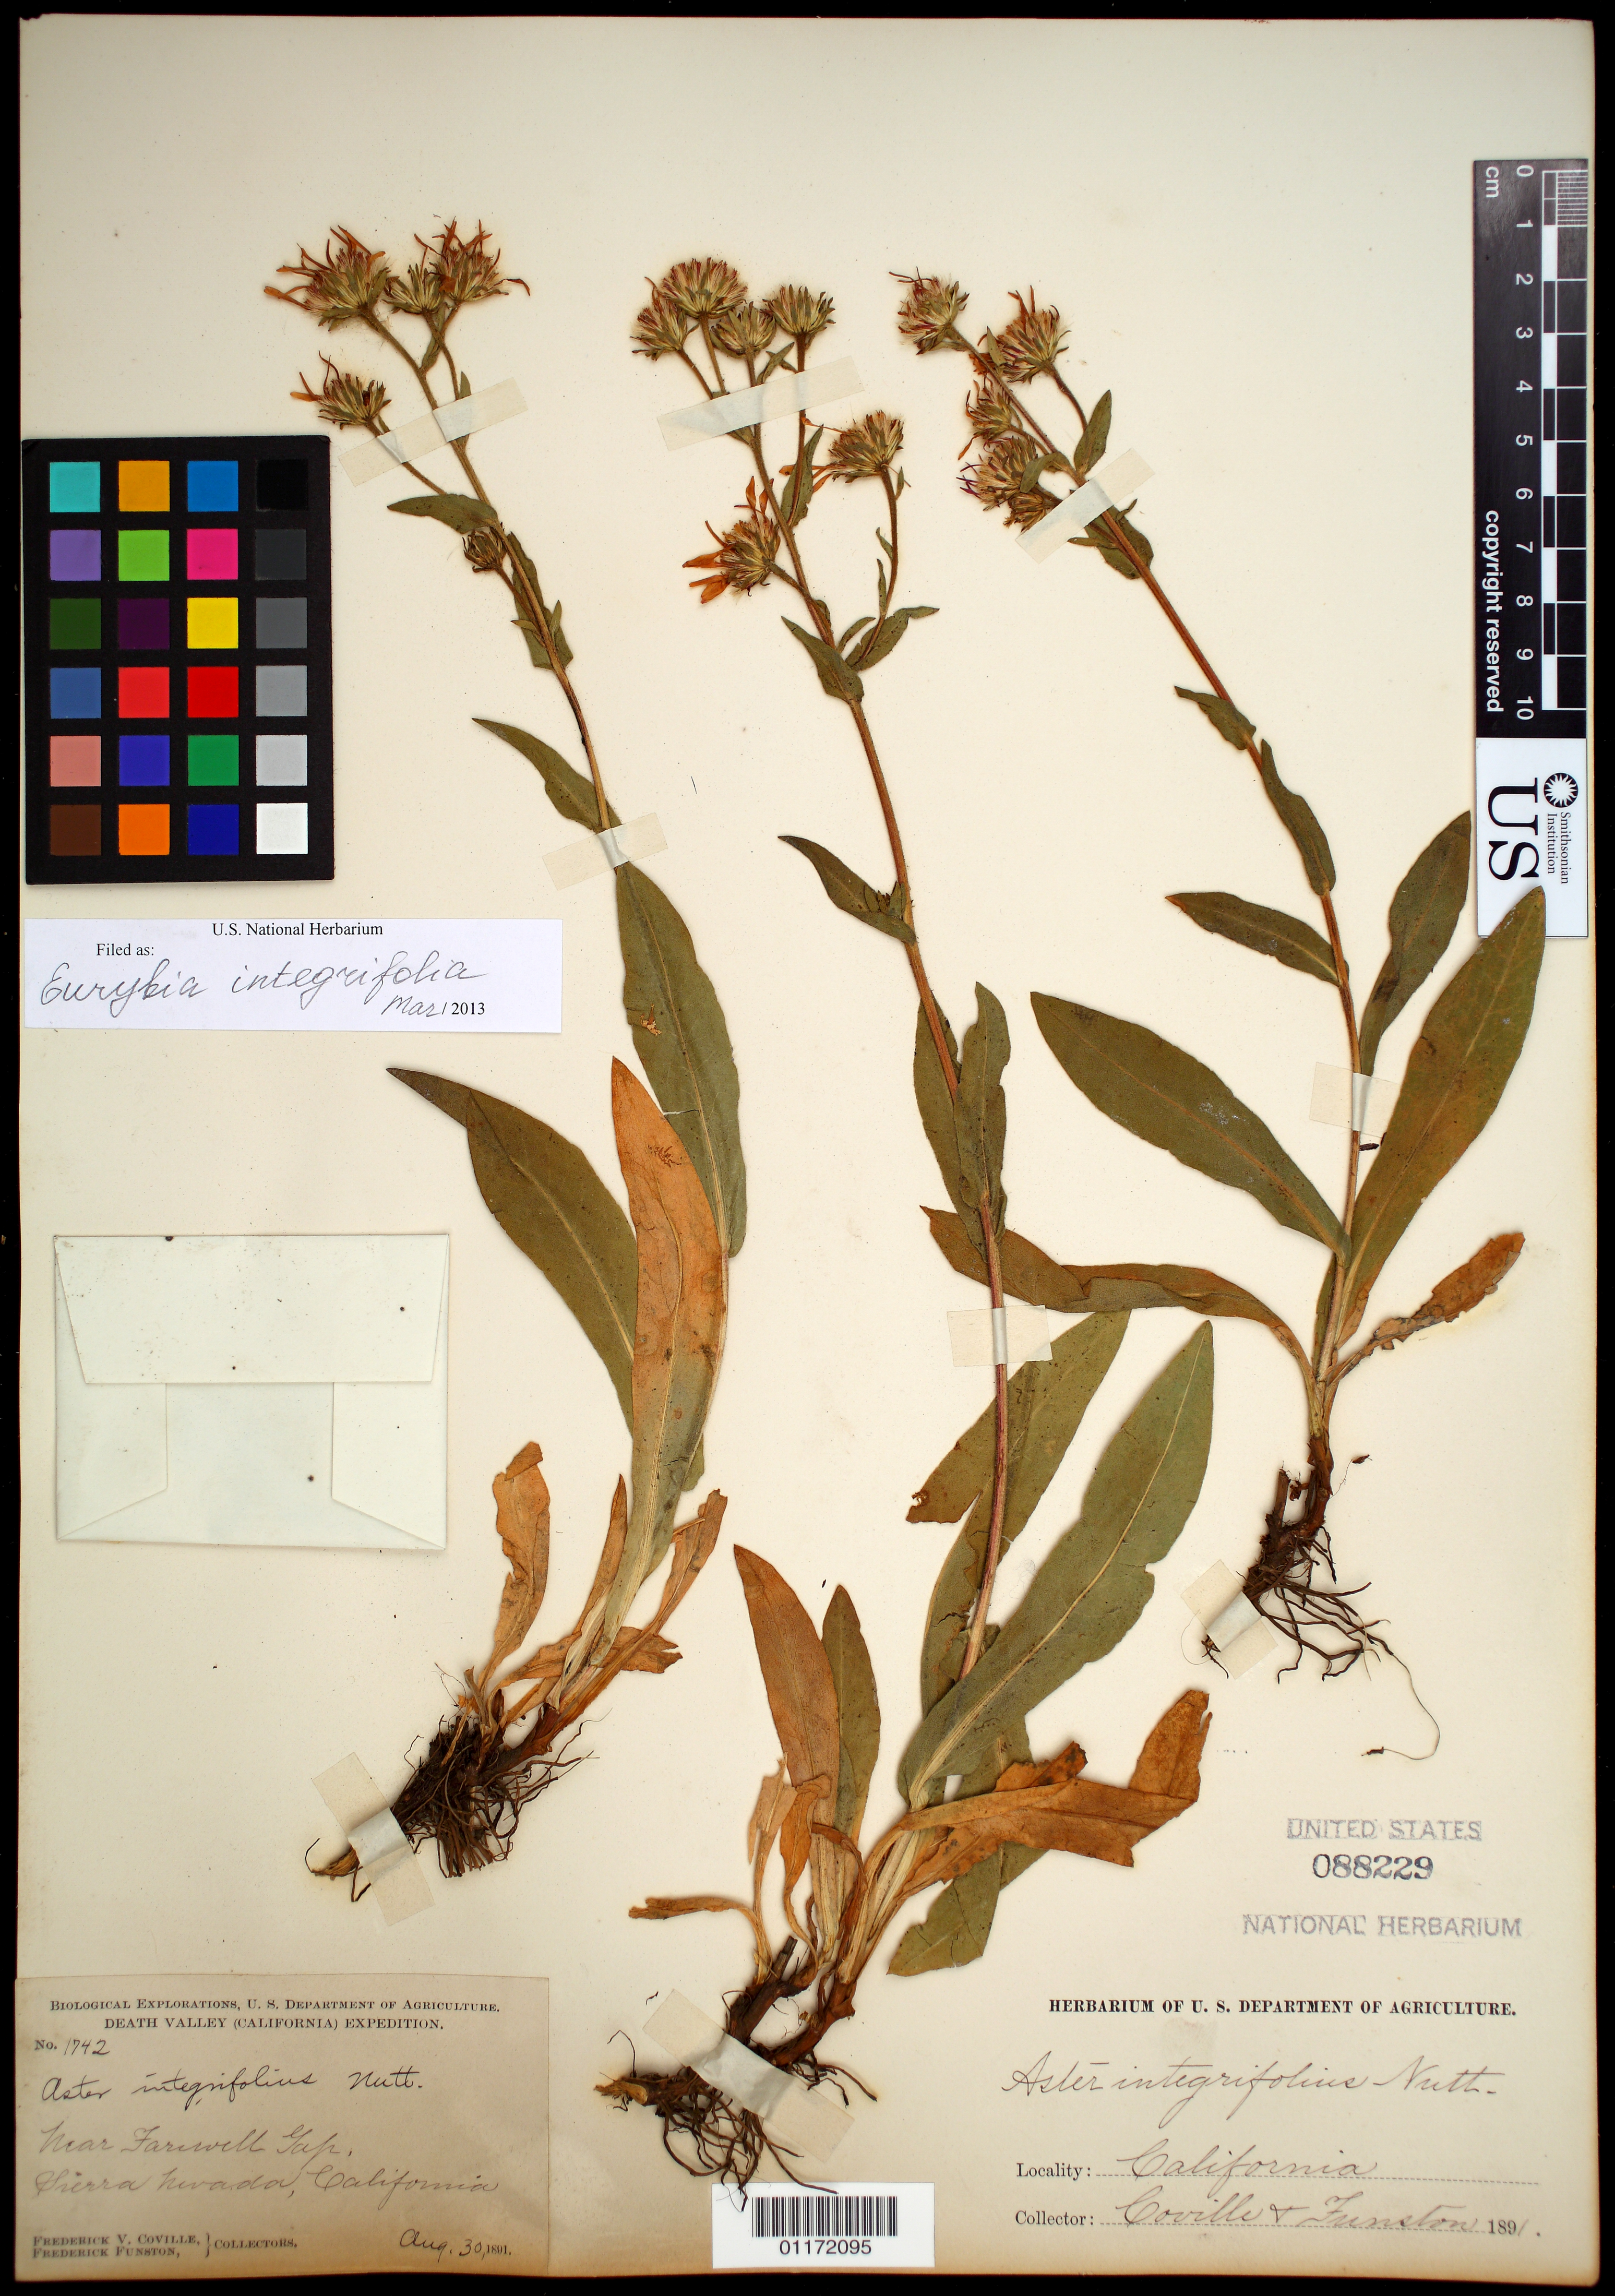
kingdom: Plantae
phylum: Tracheophyta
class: Magnoliopsida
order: Asterales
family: Asteraceae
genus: Eurybia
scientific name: Eurybia integrifolia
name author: (Nutt.) G.L. Nesom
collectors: F. V. Coville & F. Funston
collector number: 1742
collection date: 1891-08-30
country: United States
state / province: California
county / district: Tulare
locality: Farewell Gap, Sierra Nevada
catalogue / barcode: US 88229